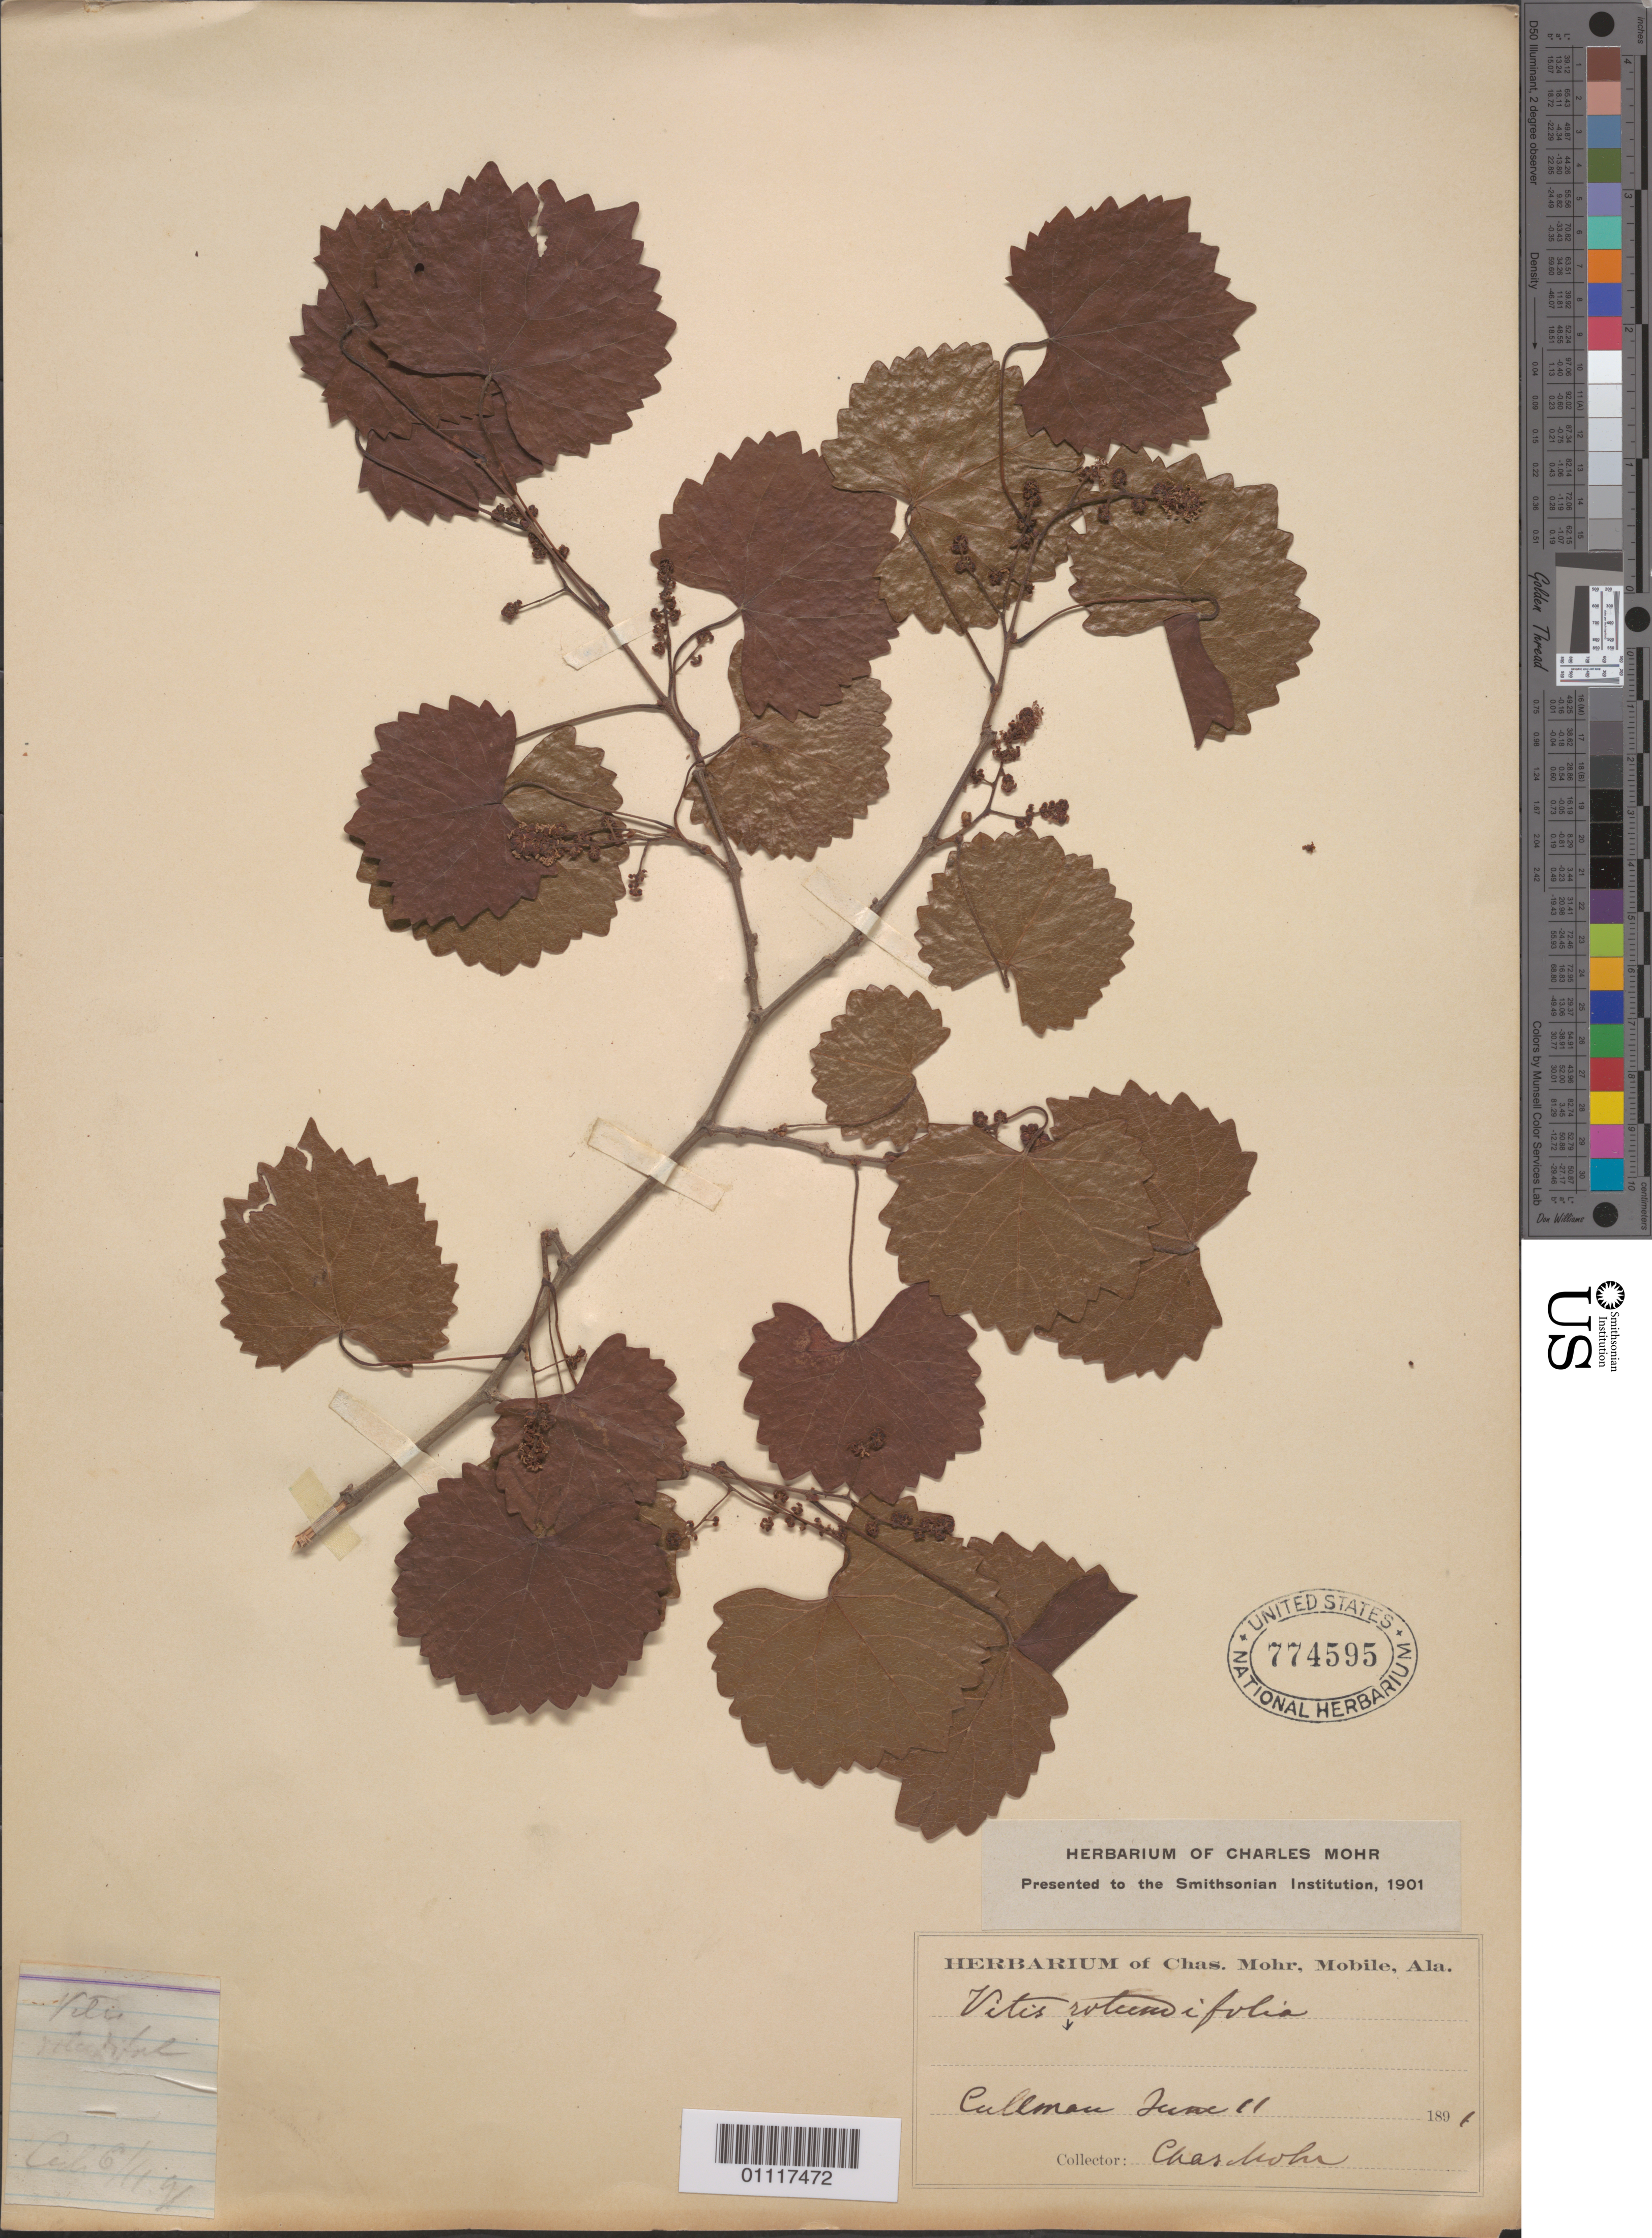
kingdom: Plantae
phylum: Tracheophyta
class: Magnoliopsida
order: Vitales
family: Vitaceae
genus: Vitis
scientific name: Vitis rotundifolia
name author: Michx.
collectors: C. T. Mohr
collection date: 1891-06-11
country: United States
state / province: Alabama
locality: Cullman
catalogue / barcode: US 774595